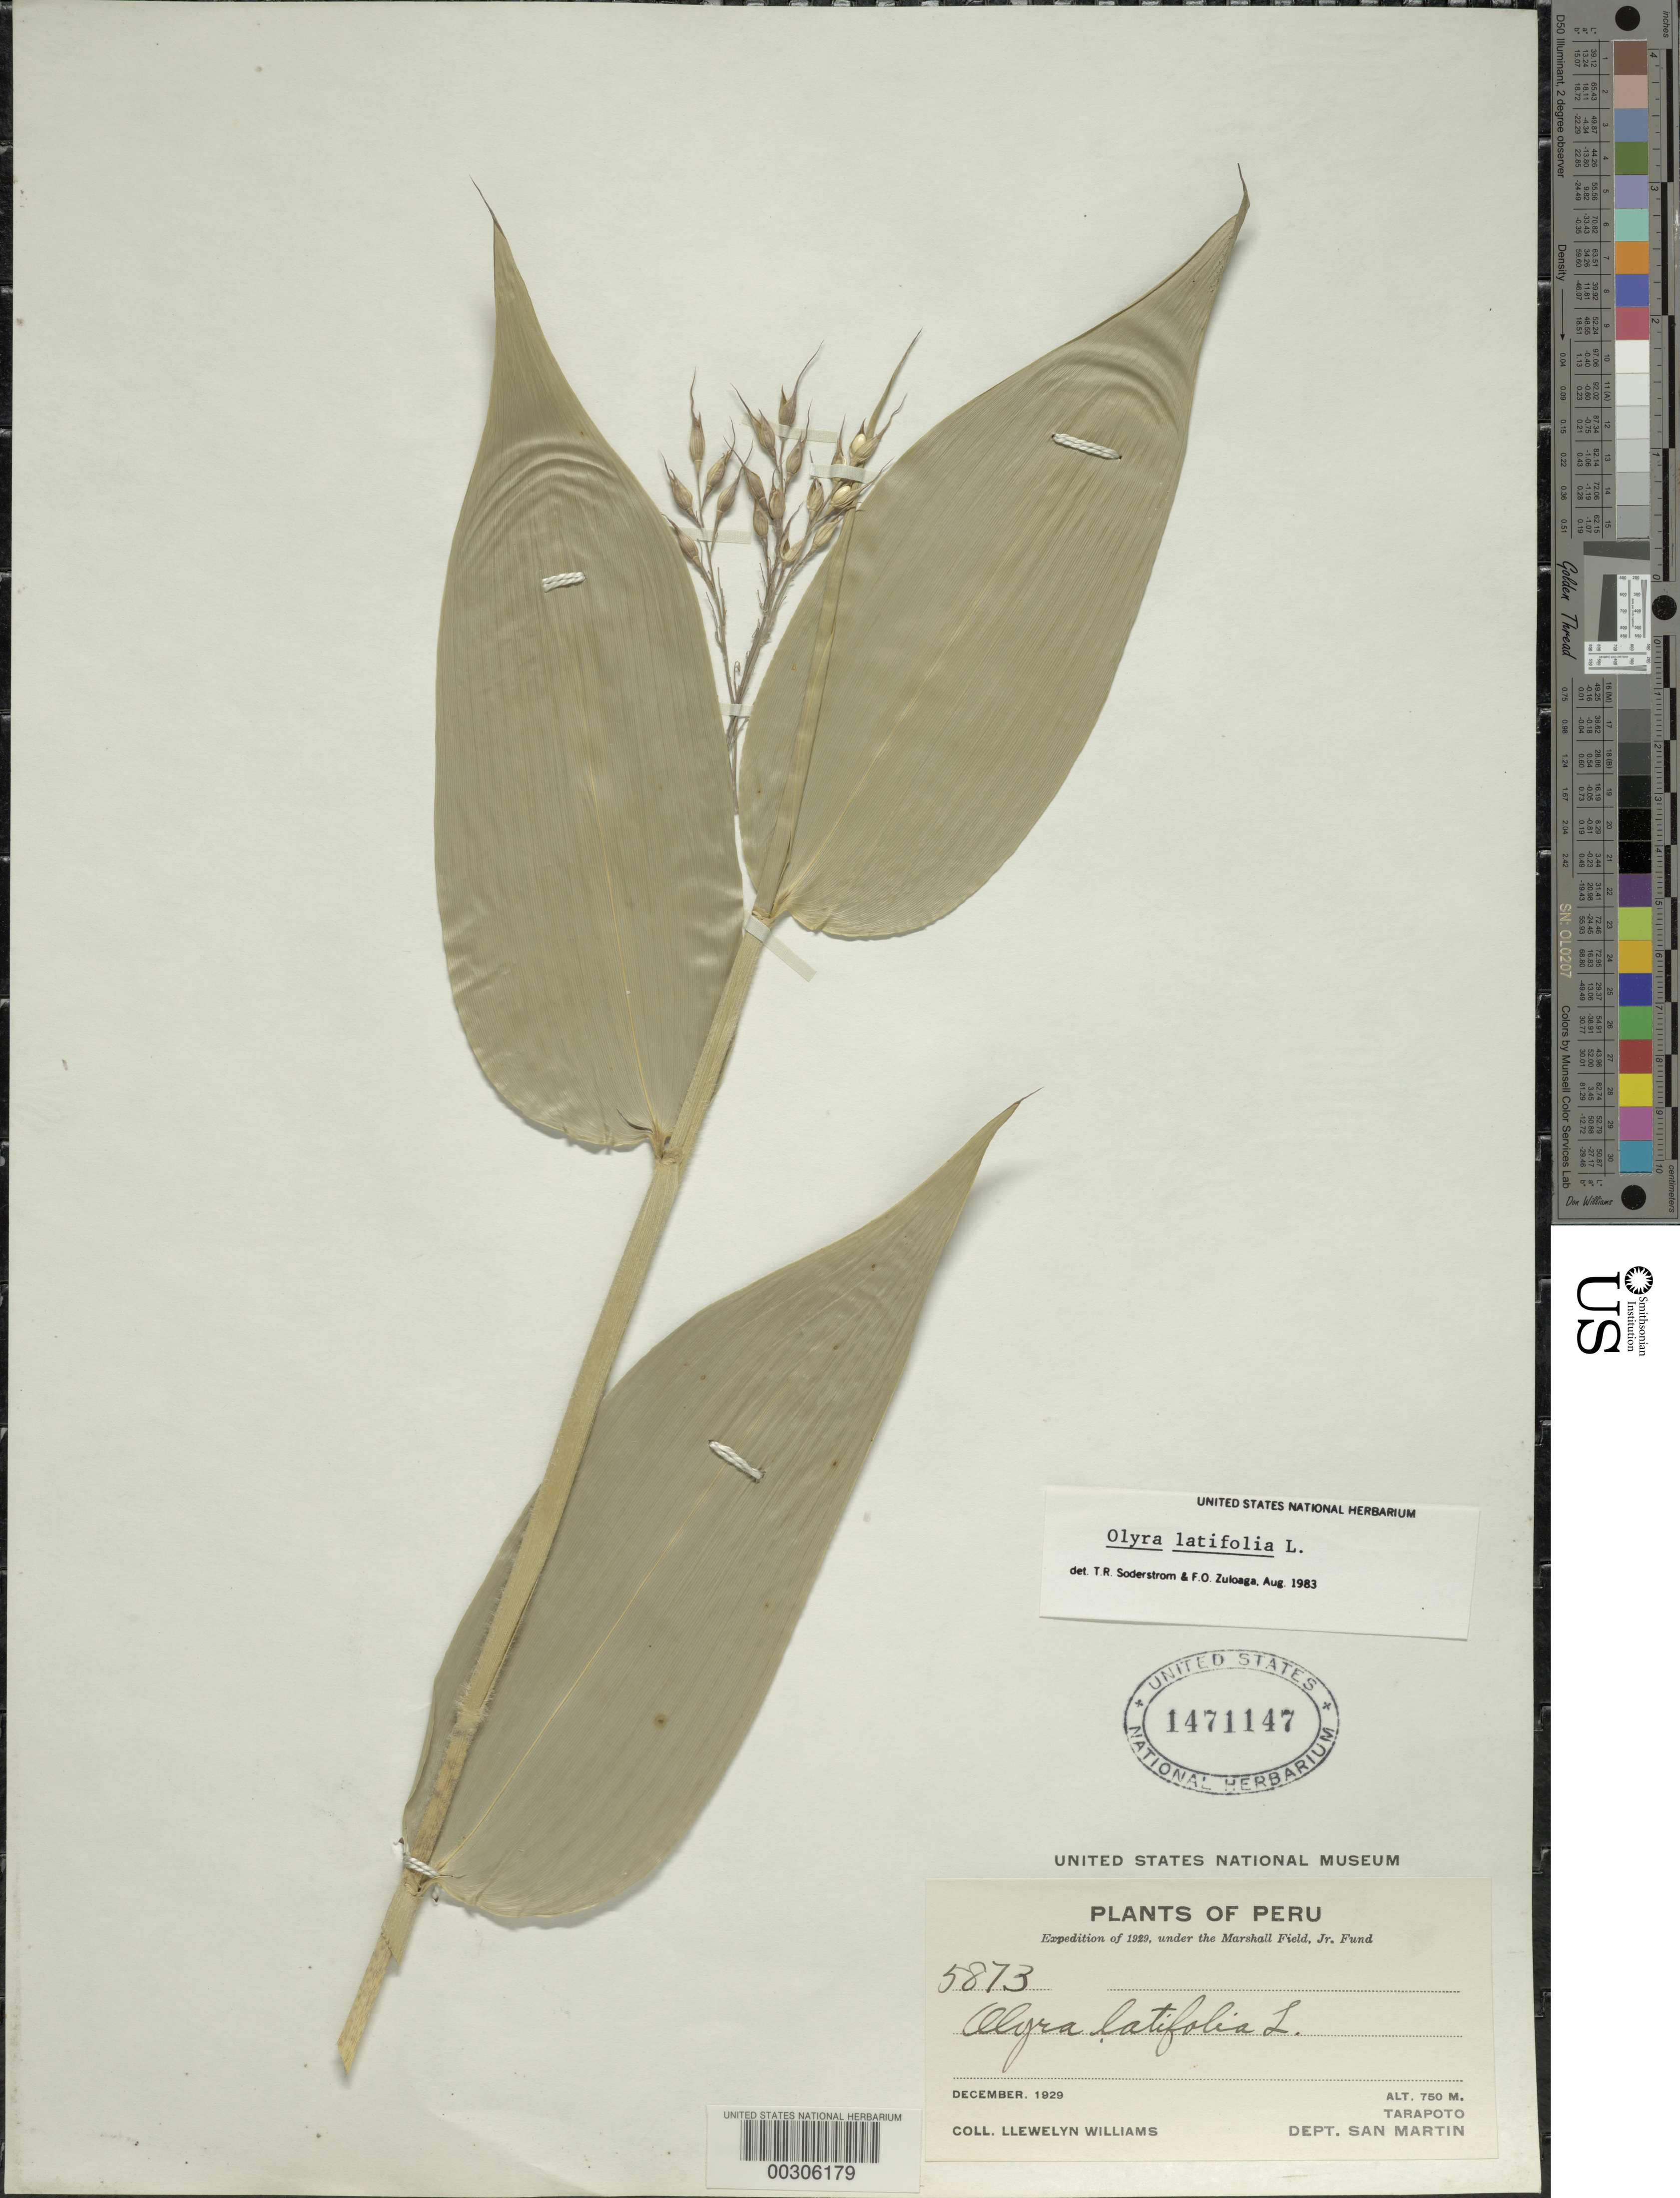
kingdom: Plantae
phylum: Tracheophyta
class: Liliopsida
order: Poales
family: Poaceae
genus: Olyra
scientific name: Olyra latifolia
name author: L.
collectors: Ll. Williams & A. H. Alston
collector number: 5873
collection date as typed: Dec 1929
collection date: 1929-12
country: Peru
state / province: San Martín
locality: Tarapoto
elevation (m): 750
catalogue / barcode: US 1471147